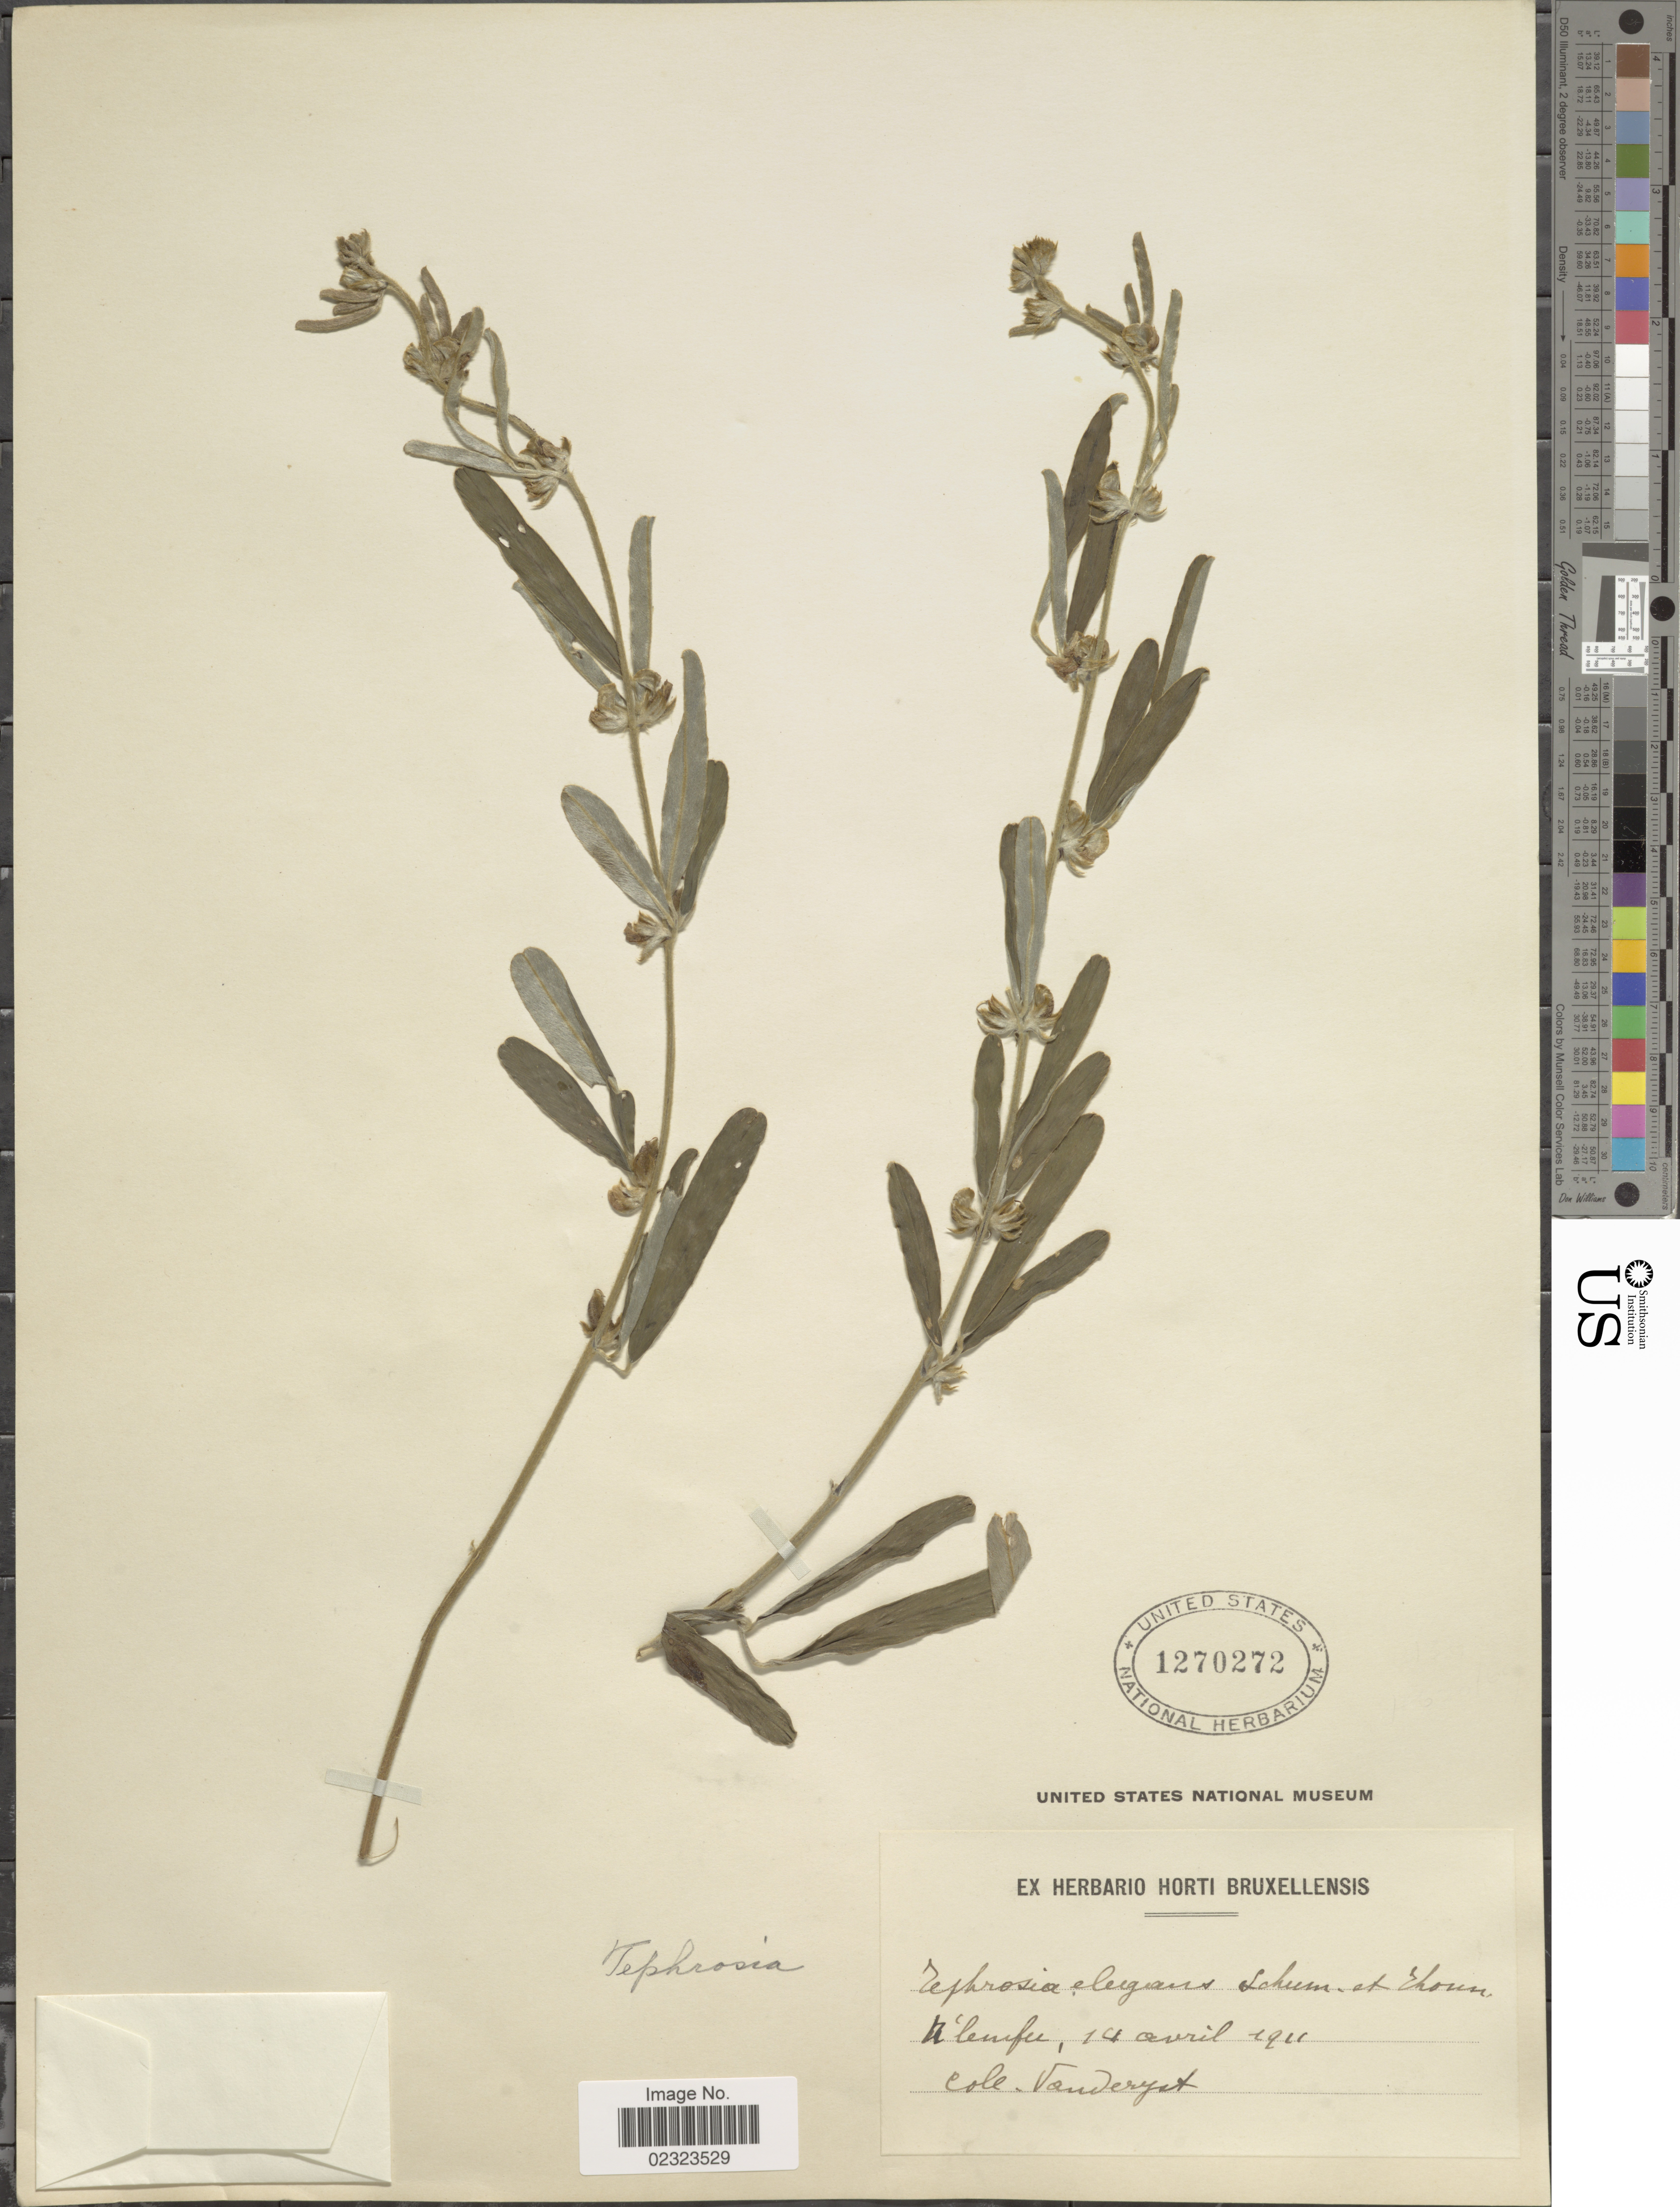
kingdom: Plantae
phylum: Tracheophyta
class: Magnoliopsida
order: Fabales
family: Fabaceae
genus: Tephrosia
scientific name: Tephrosia elegans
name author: Schumach.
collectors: Vanderyst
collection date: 1911-04-14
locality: N'lenifee. [interpreted]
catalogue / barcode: US 1270272